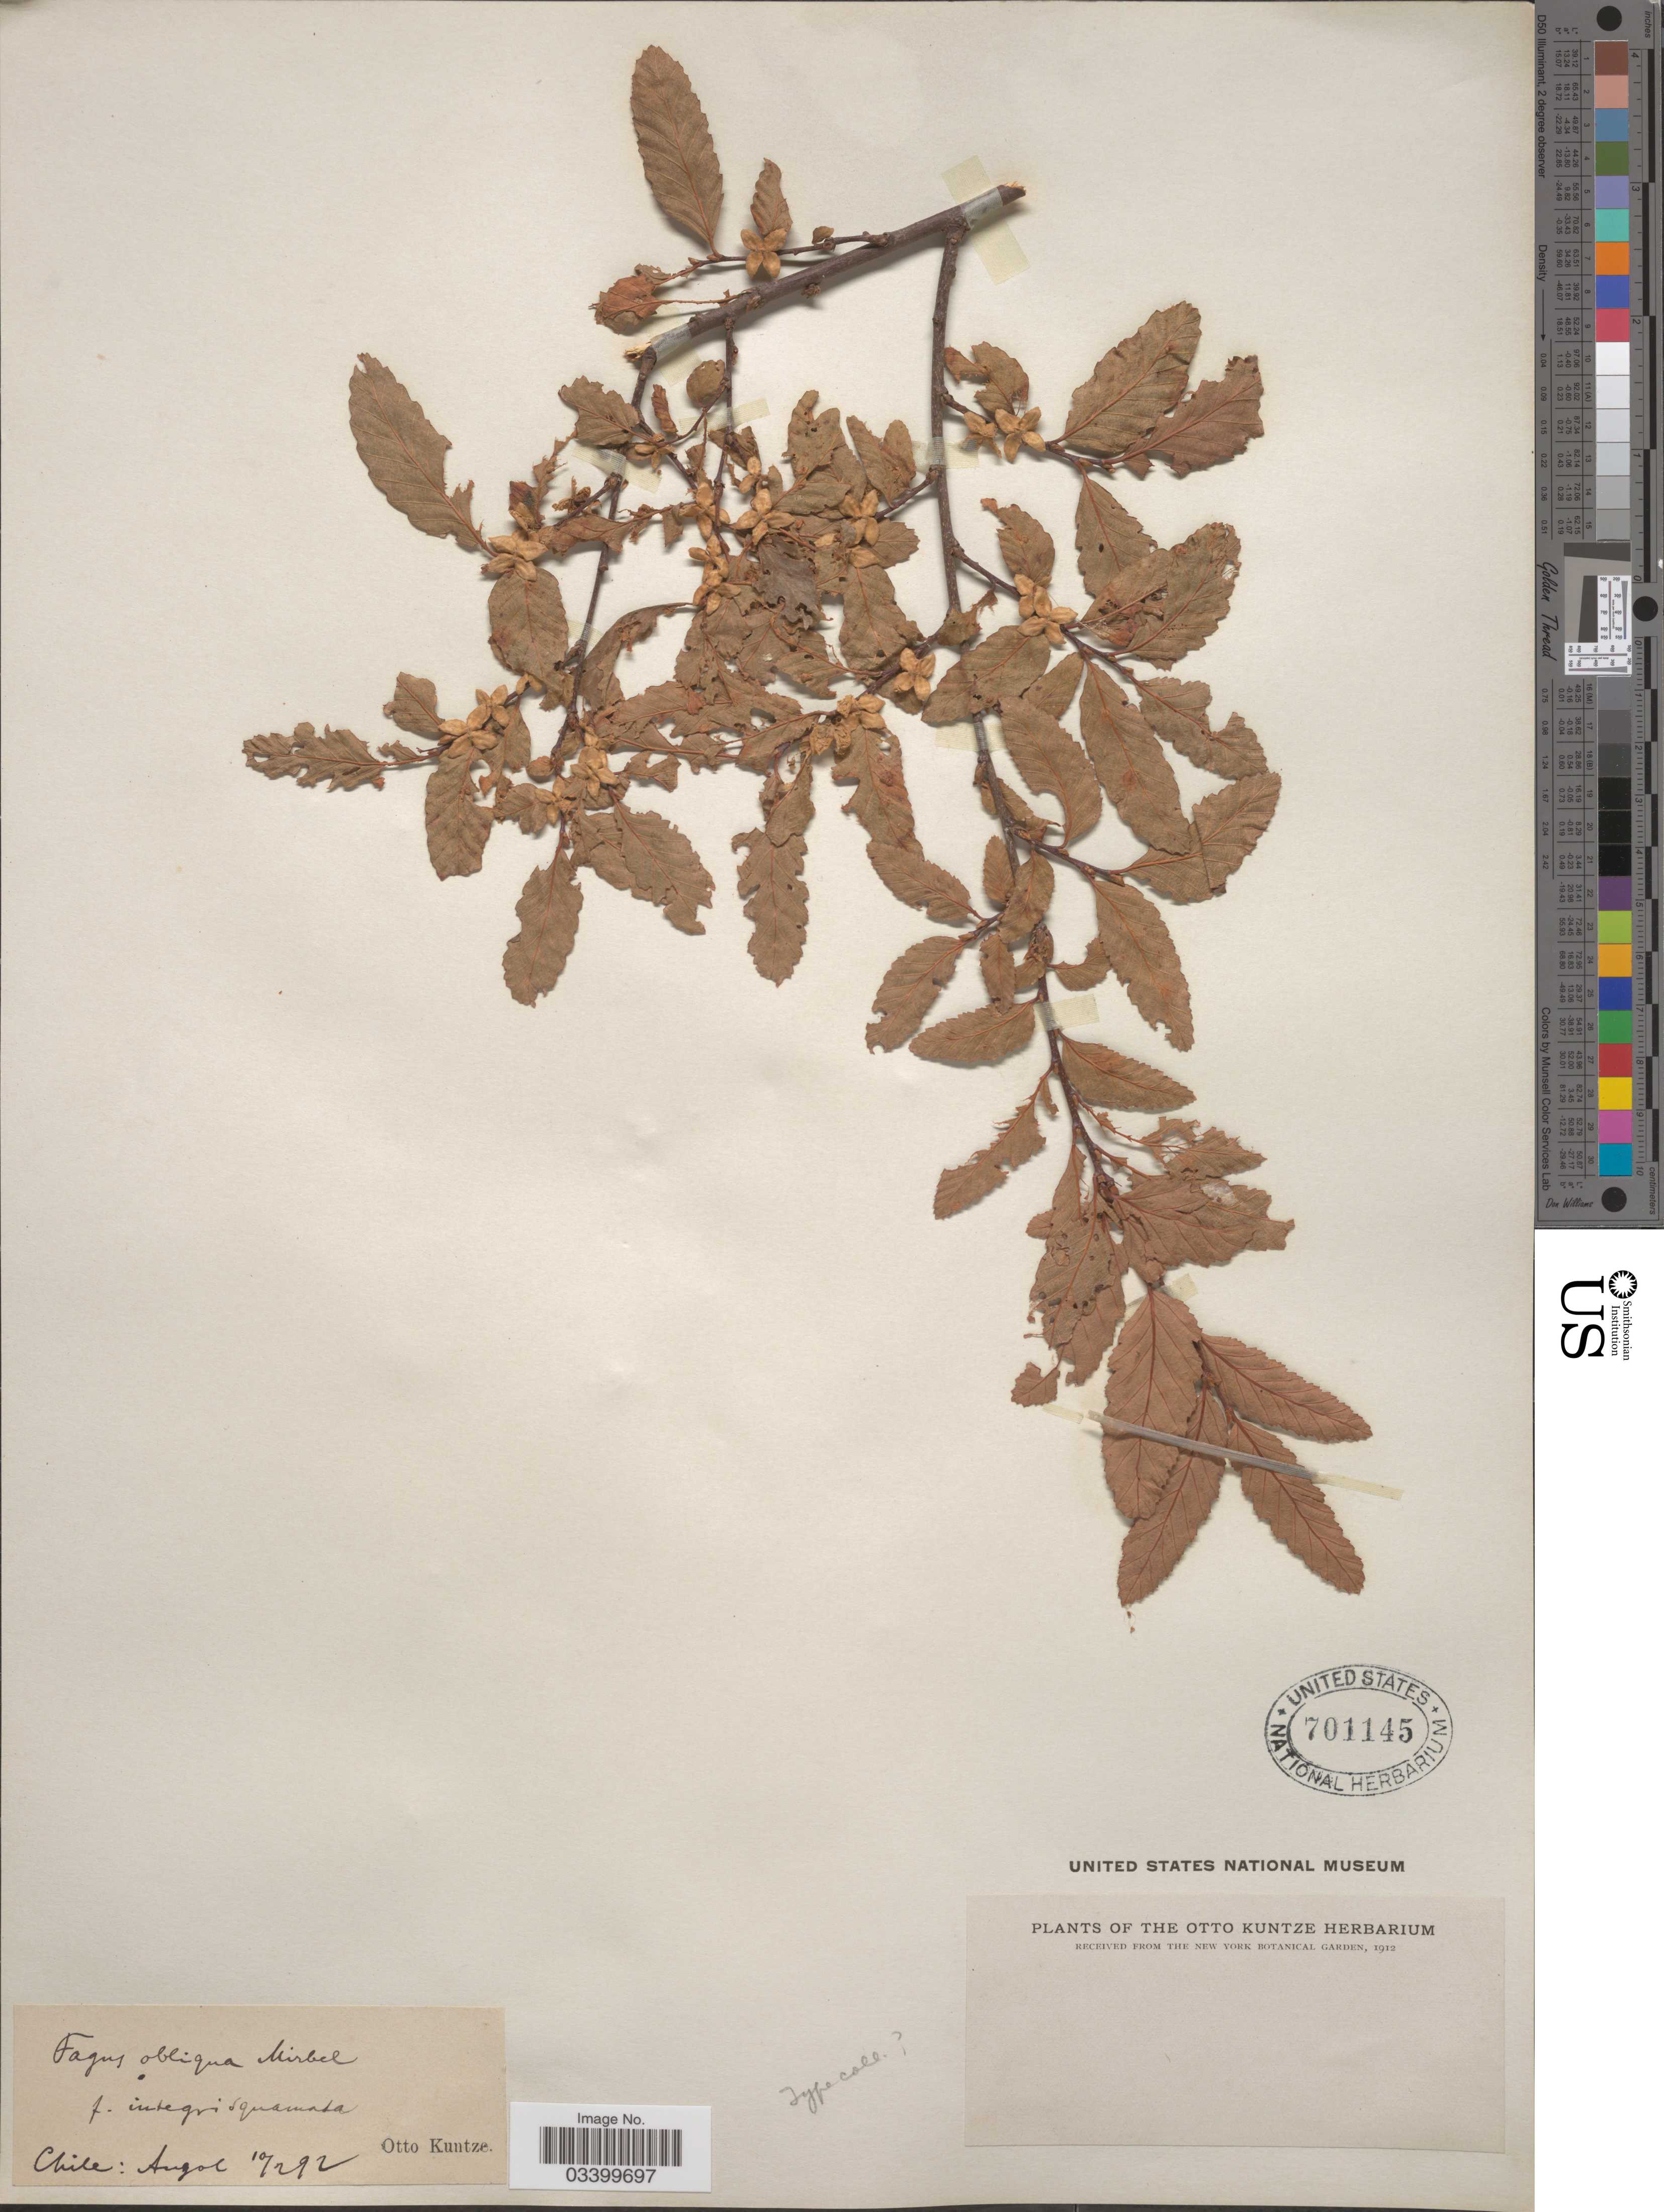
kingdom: Plantae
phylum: Tracheophyta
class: Magnoliopsida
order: Fagales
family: Nothofagaceae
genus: Nothofagus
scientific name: Nothofagus obliqua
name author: (Mirb.) Oerst.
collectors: C.E.O. Kuntze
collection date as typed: Transcribed d/m/y: 10/2/92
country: Chile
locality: Angol.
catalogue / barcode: US 701145